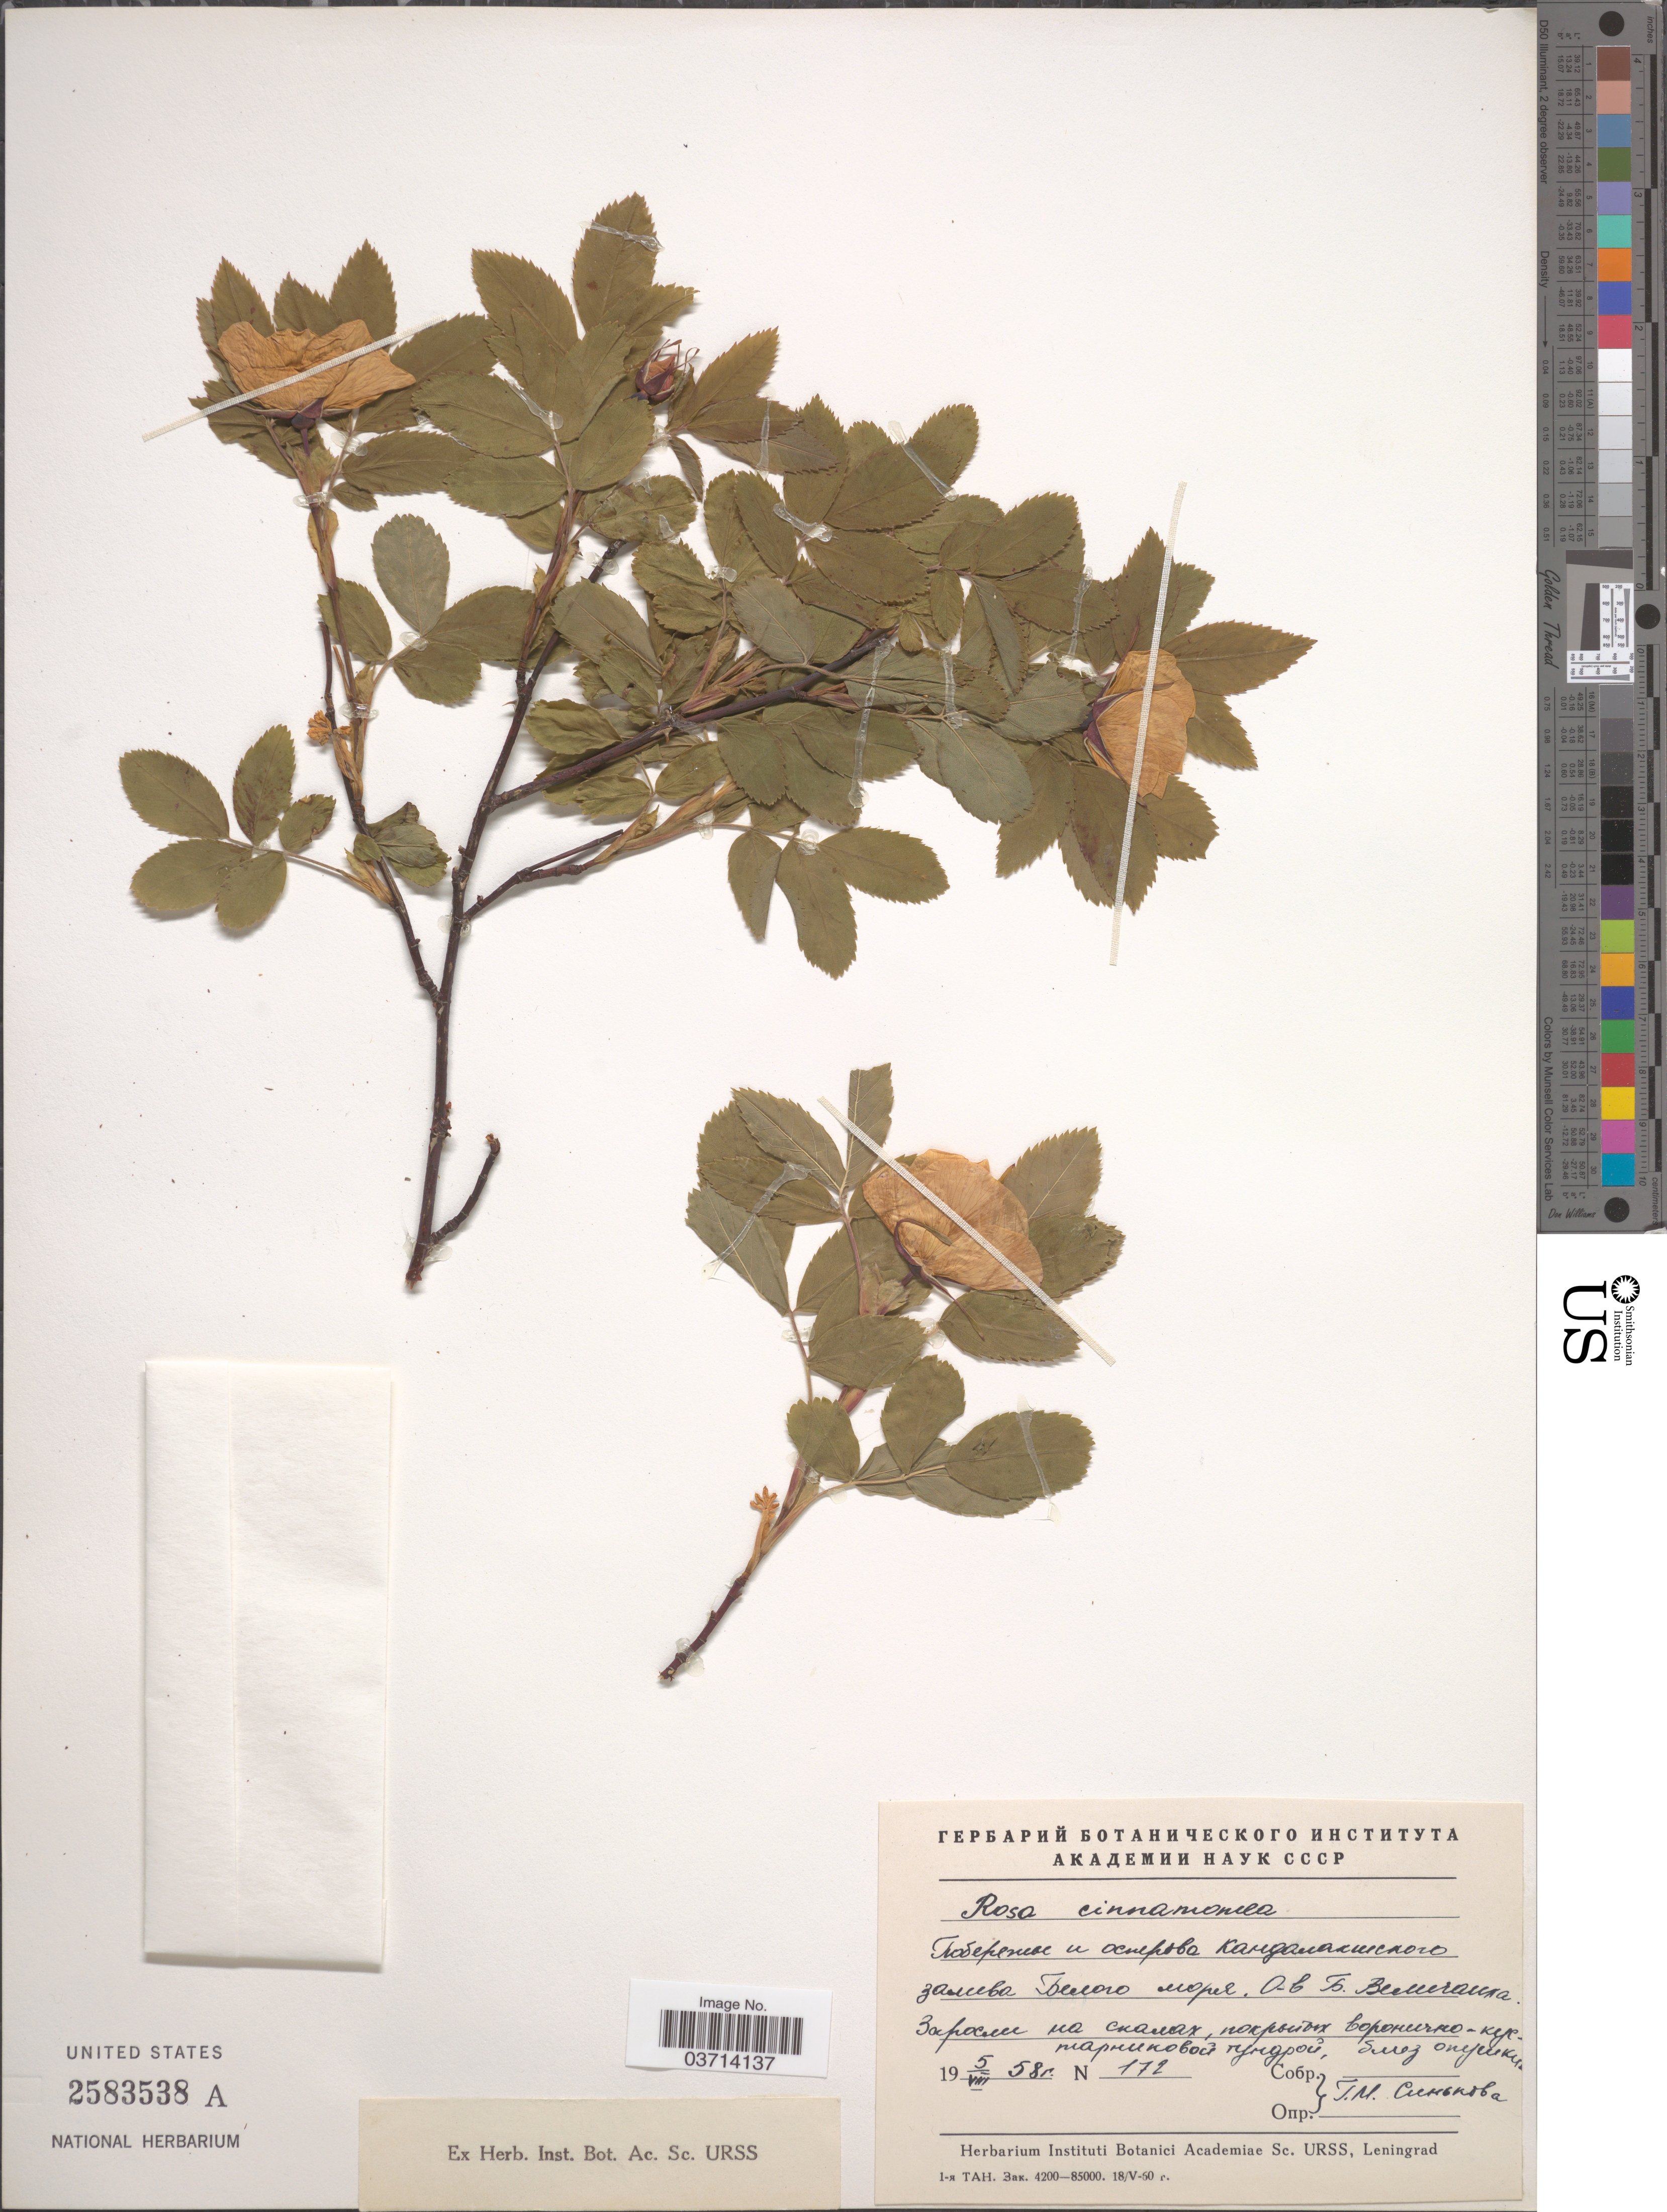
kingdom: Plantae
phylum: Tracheophyta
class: Magnoliopsida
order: Rosales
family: Rosaceae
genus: Rosa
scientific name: Rosa cinnamomea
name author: L.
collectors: G. Sinkova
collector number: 172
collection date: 1958-08-05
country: Russian Federation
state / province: Murmansk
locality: Shores of Kandalakshskiy gulf of White Sea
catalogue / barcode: US 2583538A